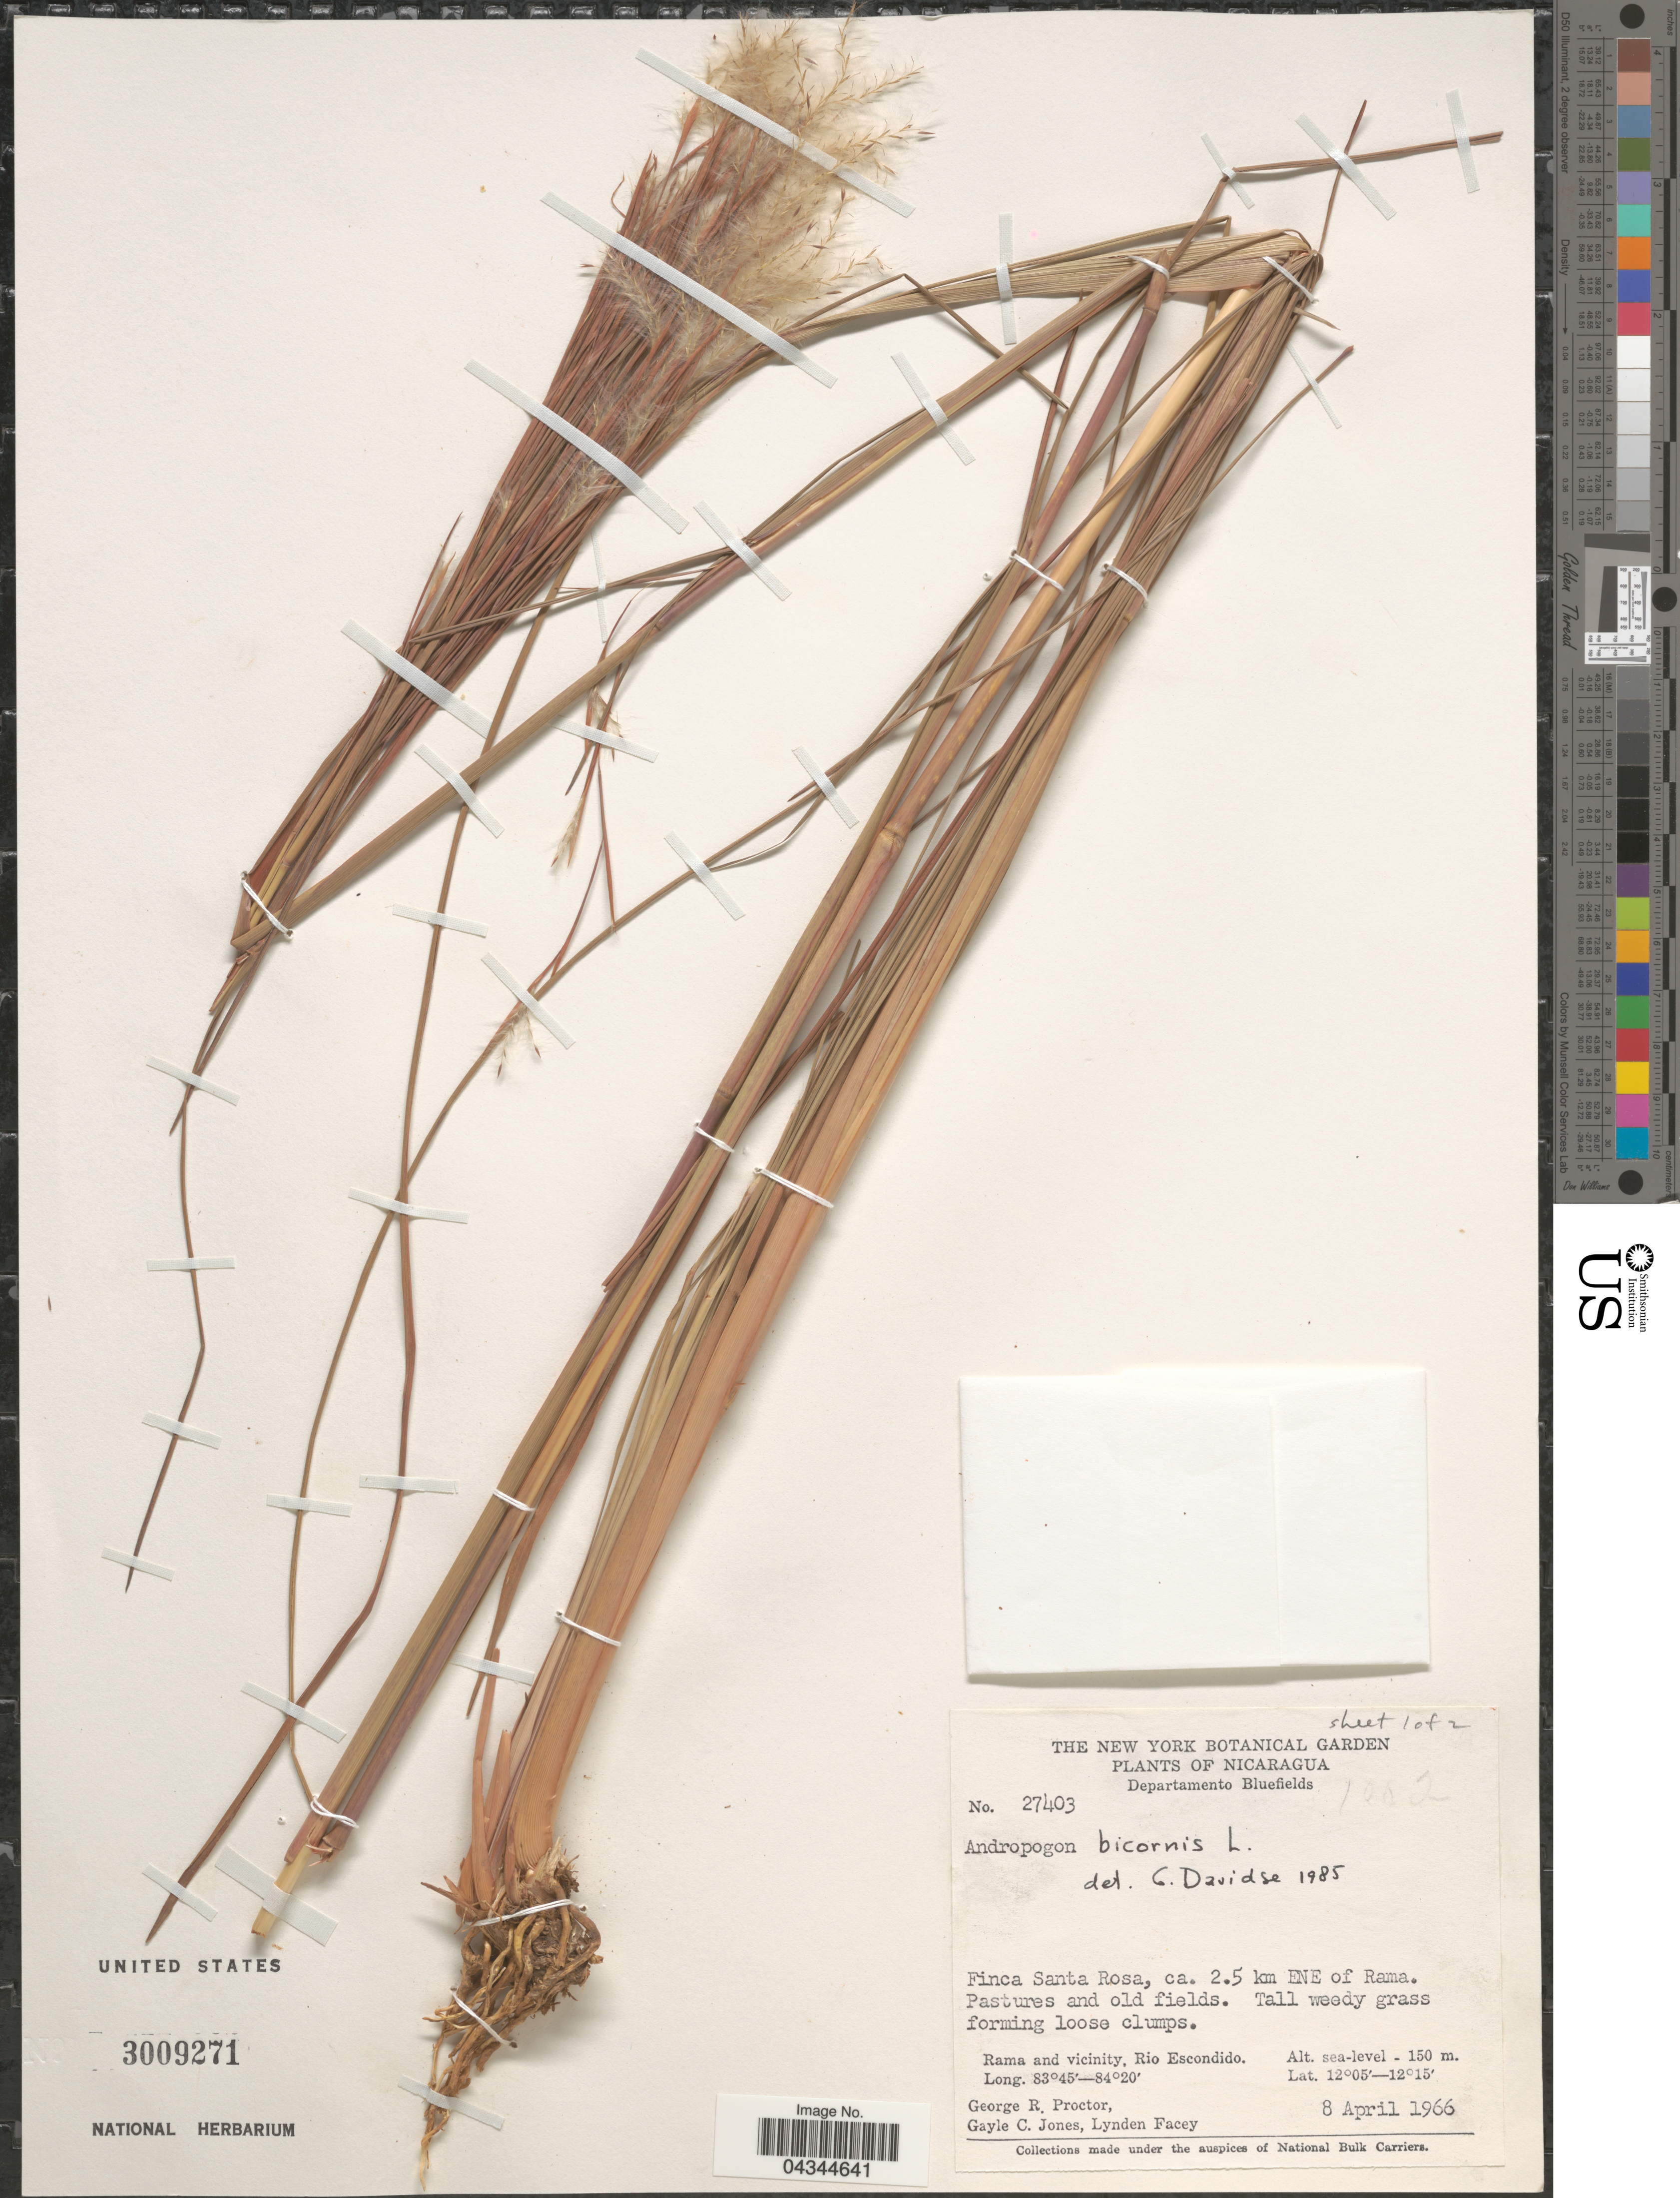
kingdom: Plantae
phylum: Tracheophyta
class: Liliopsida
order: Poales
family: Poaceae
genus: Andropogon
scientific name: Andropogon bicornis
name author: L.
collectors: G. Proctor, G. C. Jones & L. Facey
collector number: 27403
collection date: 1966-04-08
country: Nicaragua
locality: Departamento Bluefields. Finca Santa Rosa, ca. 2.5 km ENE of Rama. Rama and vicinity, Rio Escondido.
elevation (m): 0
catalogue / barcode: US 3009271